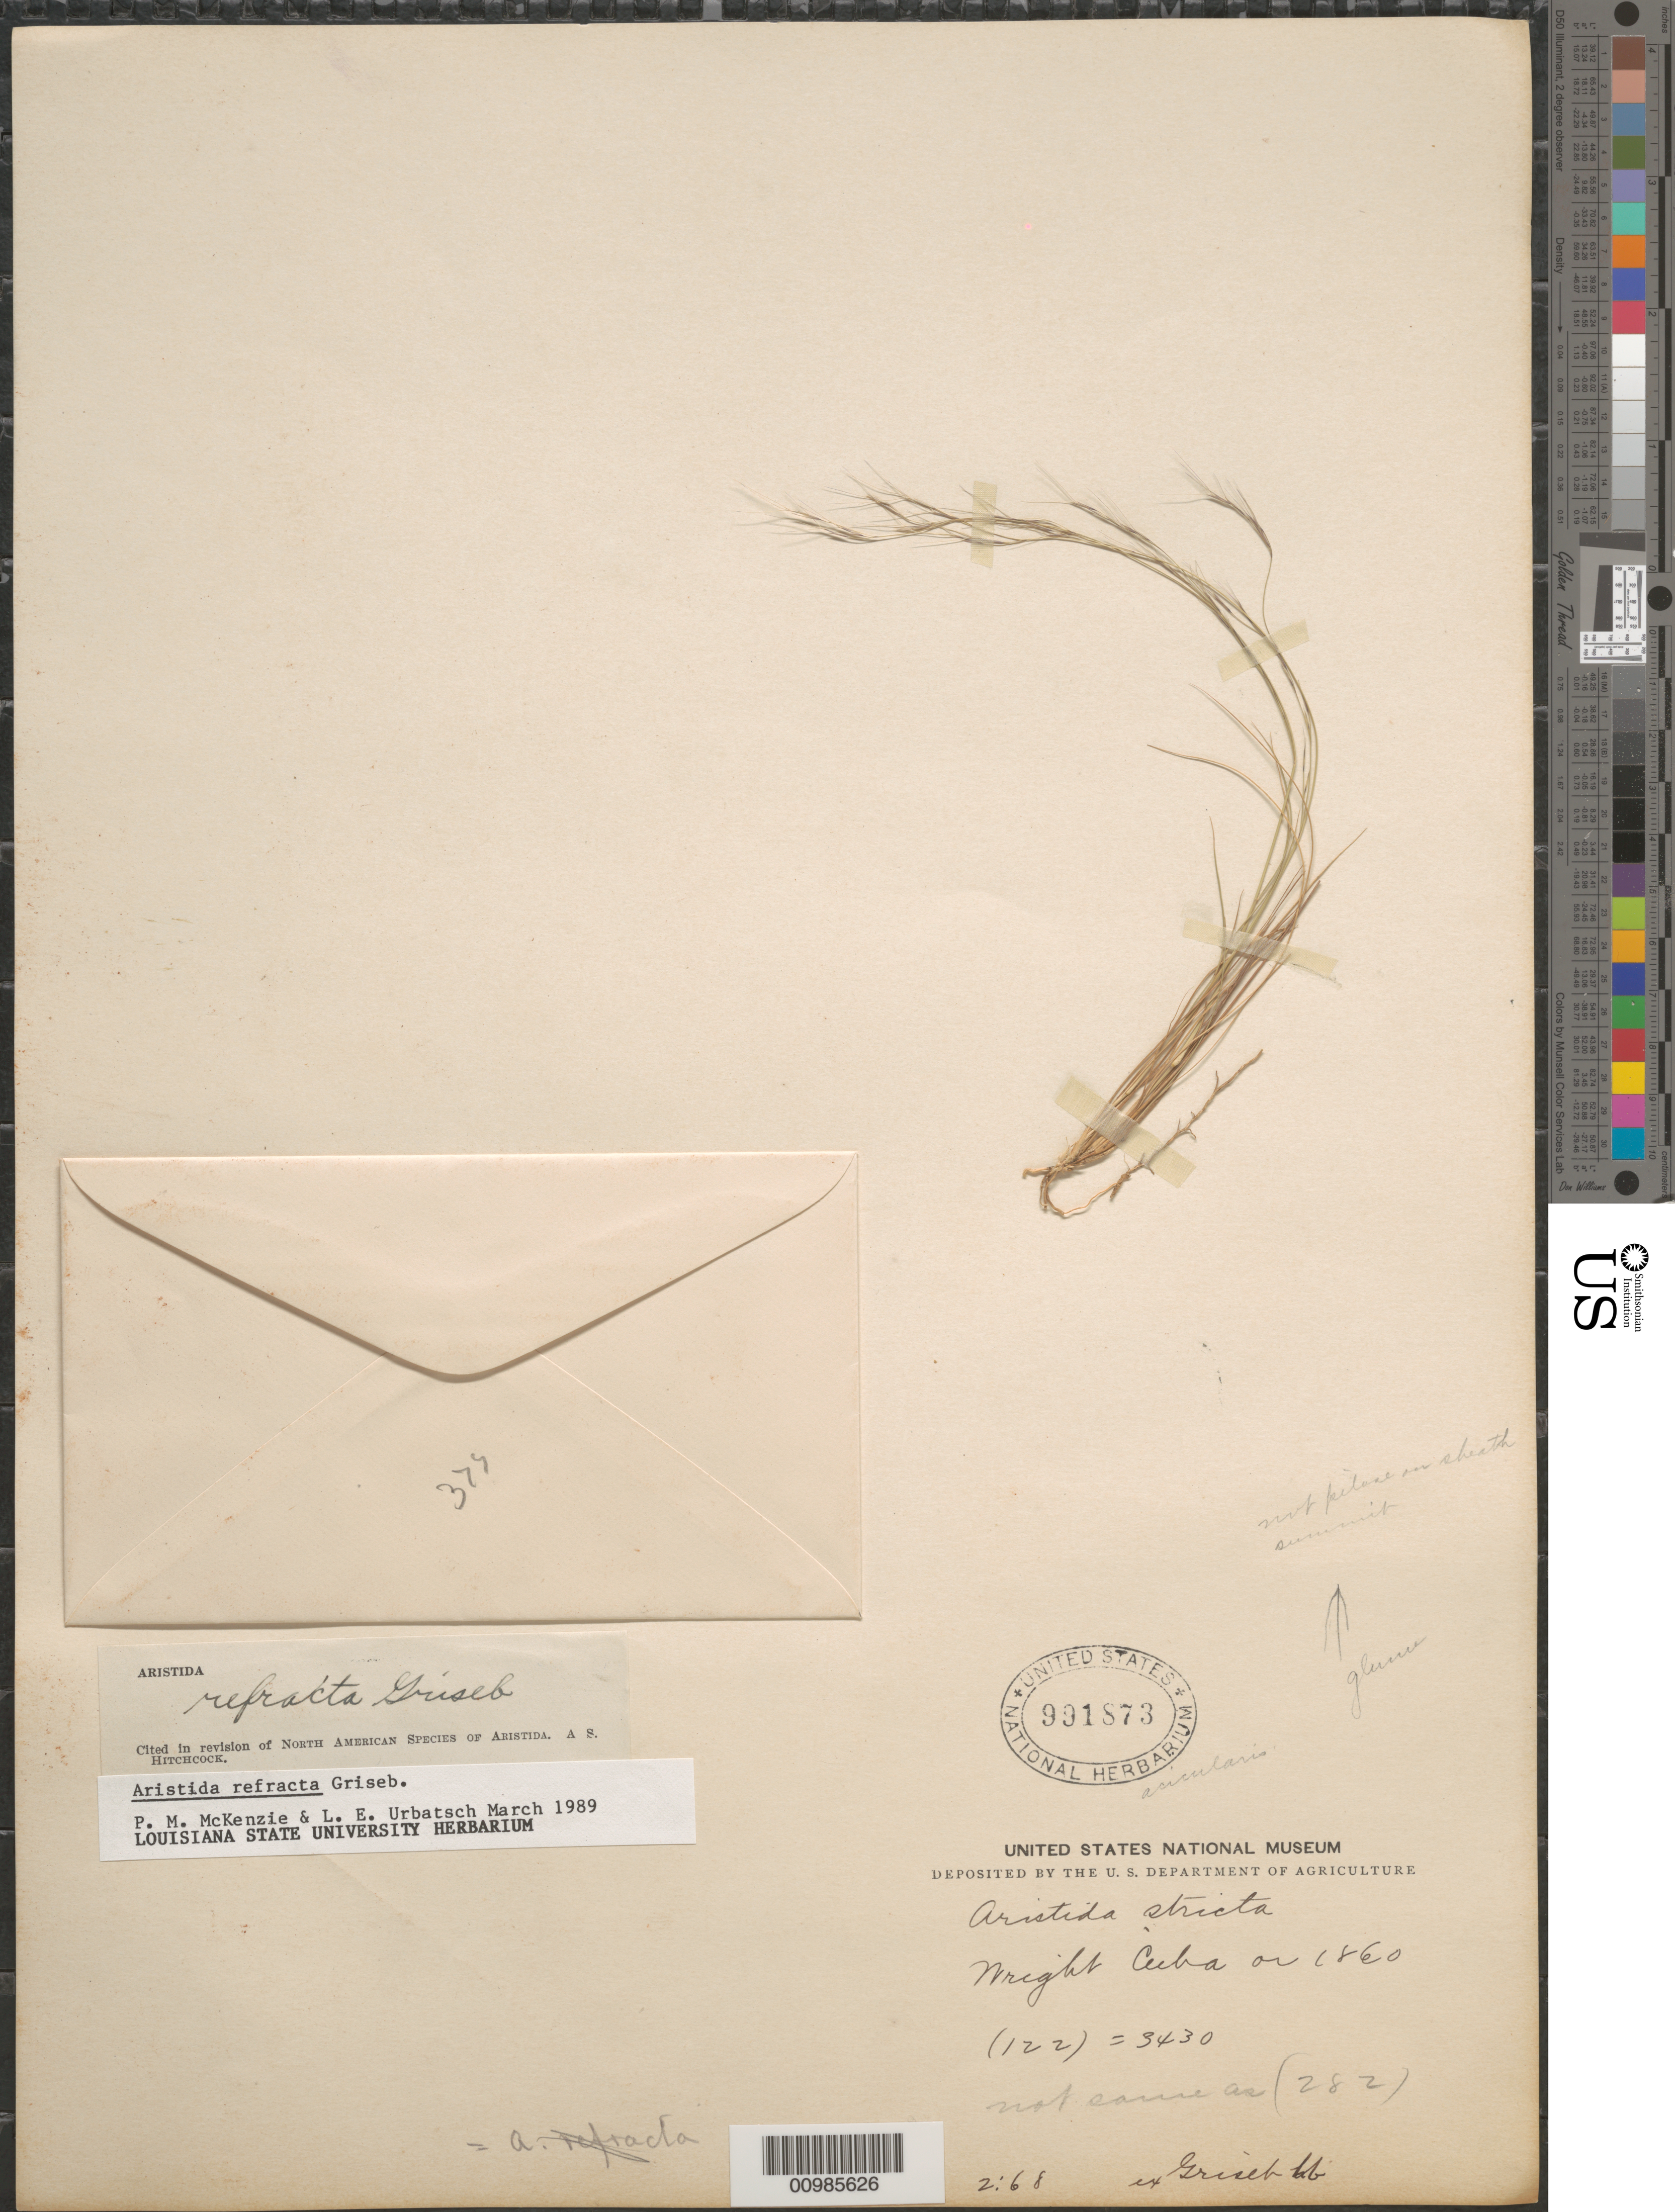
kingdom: Plantae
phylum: Tracheophyta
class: Liliopsida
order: Poales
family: Poaceae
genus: Aristida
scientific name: Aristida refracta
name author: Griseb.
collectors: C. Wright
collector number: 3430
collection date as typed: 1860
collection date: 1860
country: Cuba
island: Cuba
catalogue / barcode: US 991873